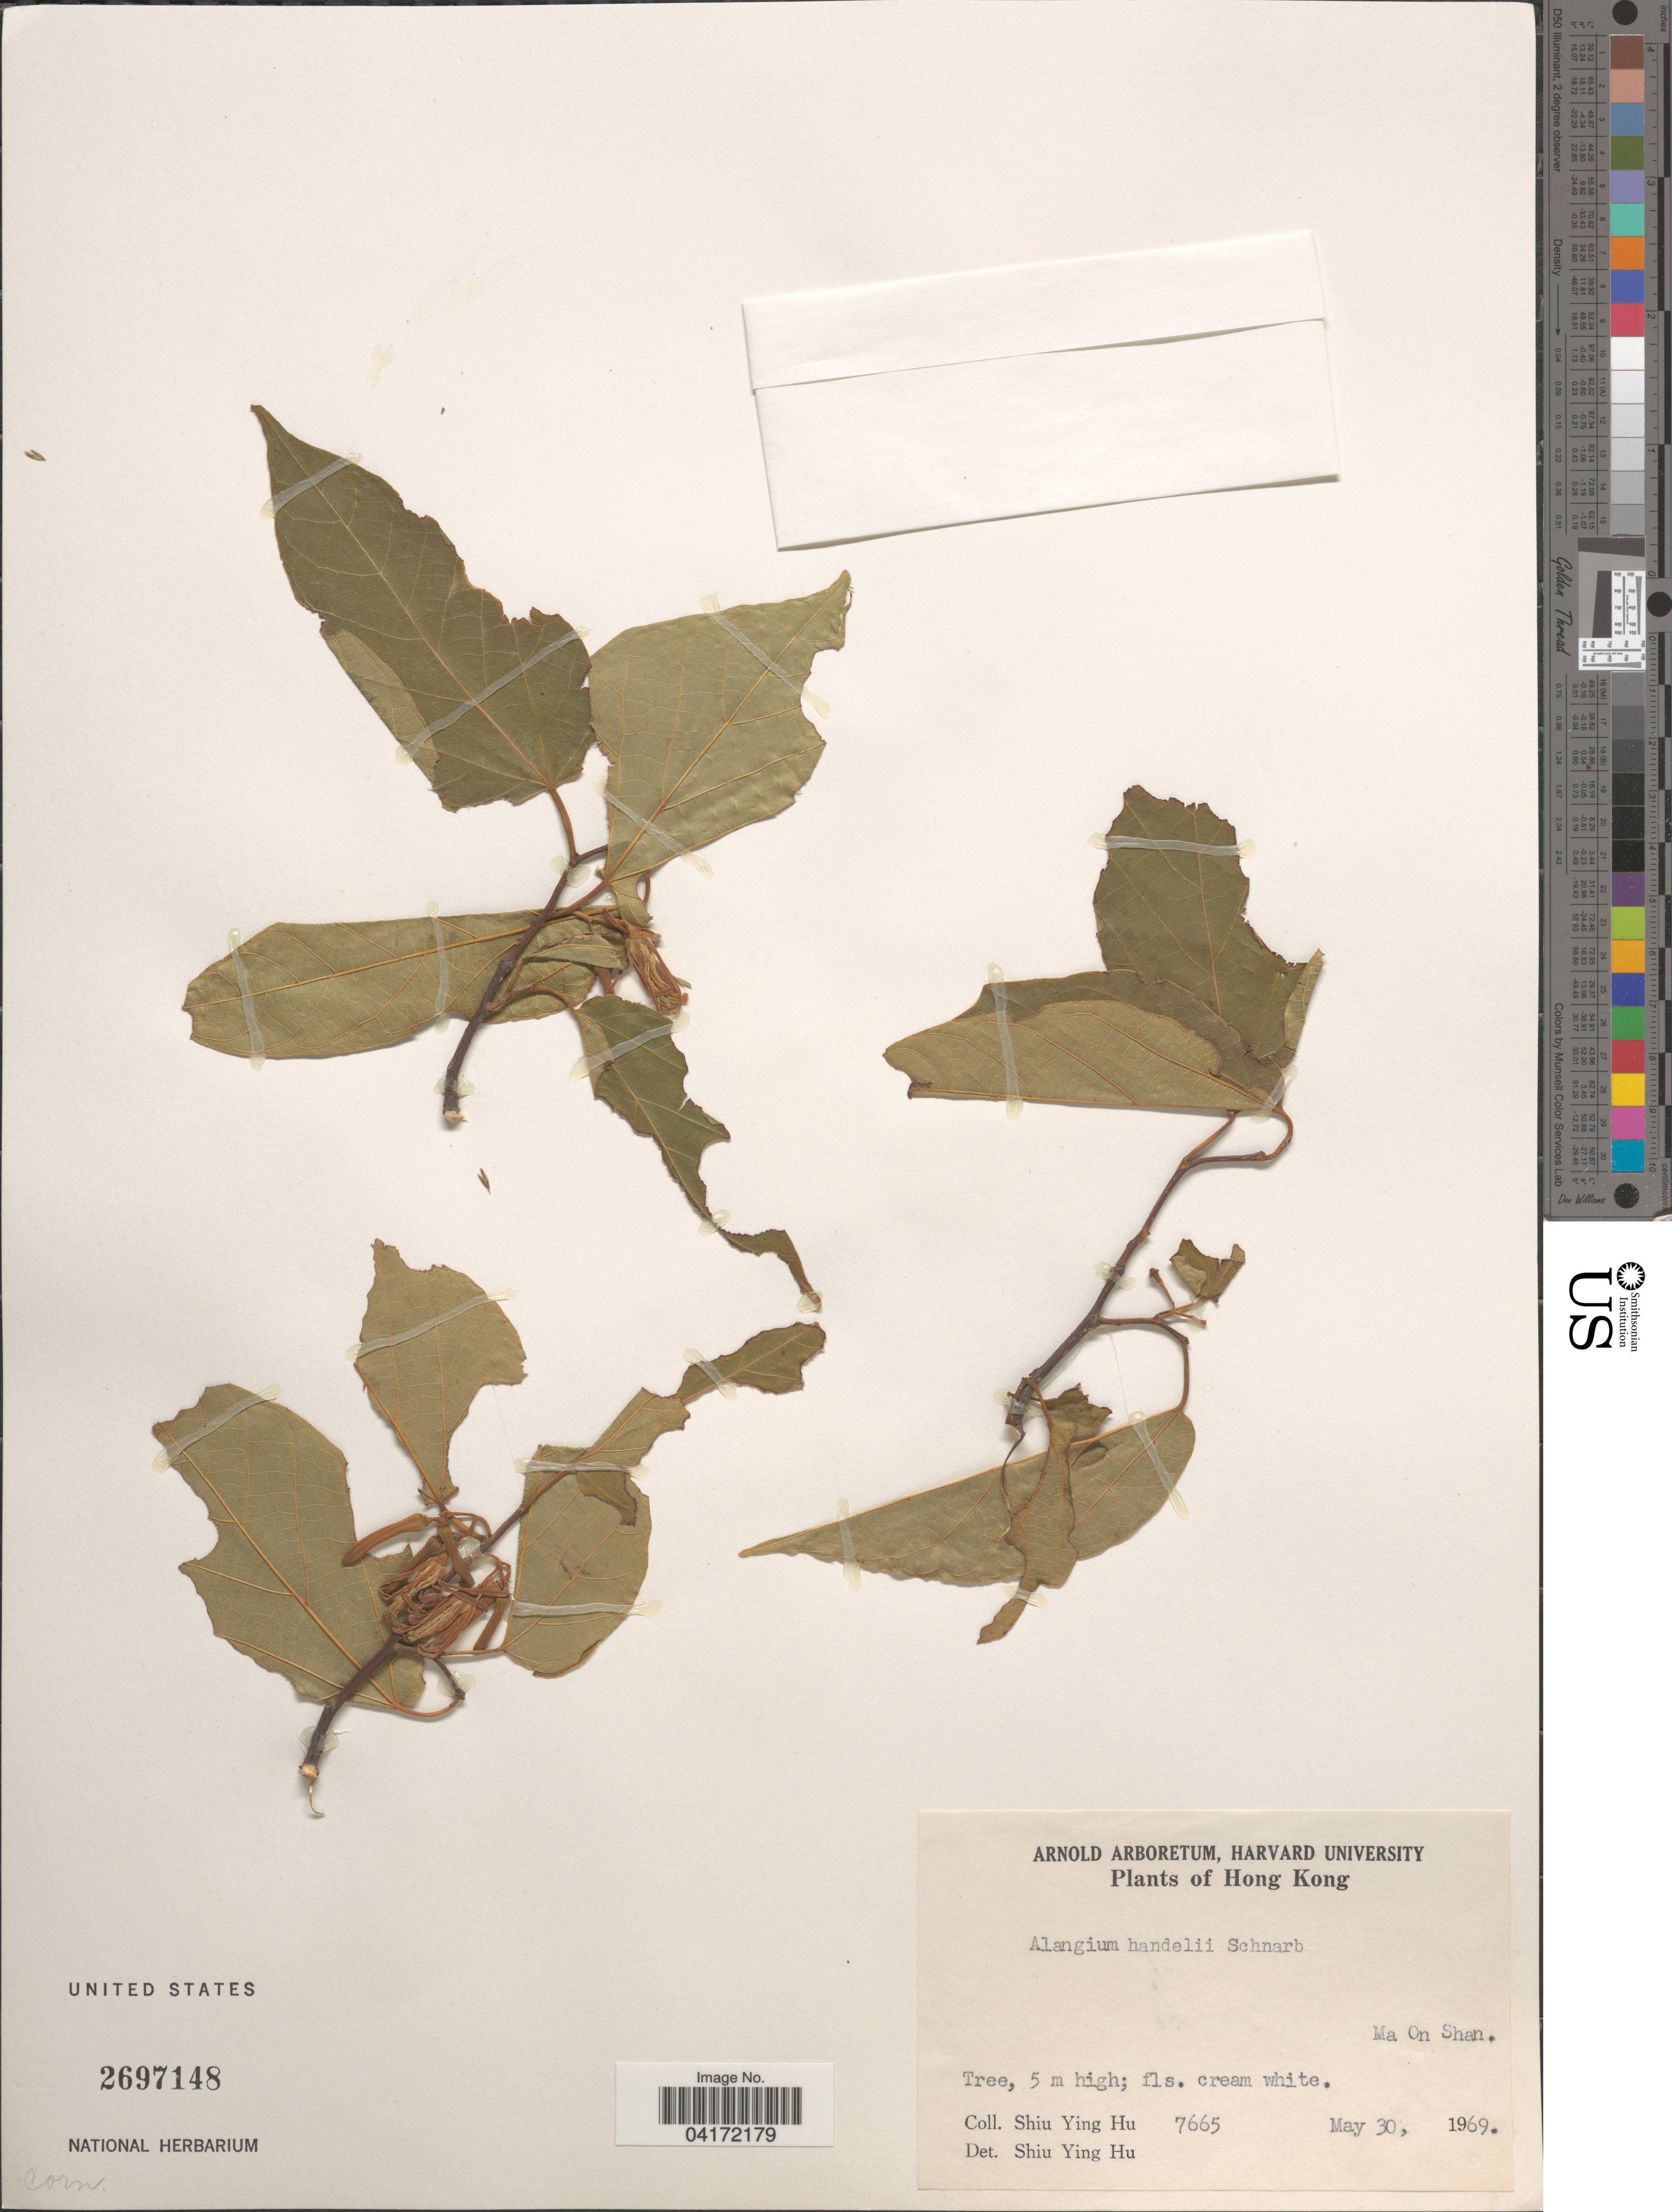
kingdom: Plantae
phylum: Tracheophyta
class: Magnoliopsida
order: Cornales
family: Cornaceae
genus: Alangium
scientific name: Alangium handelii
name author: Schnarf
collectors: S. Y. Hu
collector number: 7665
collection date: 1969-05-30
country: China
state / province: Hong Kong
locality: Ma On Shan.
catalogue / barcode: US 2697148